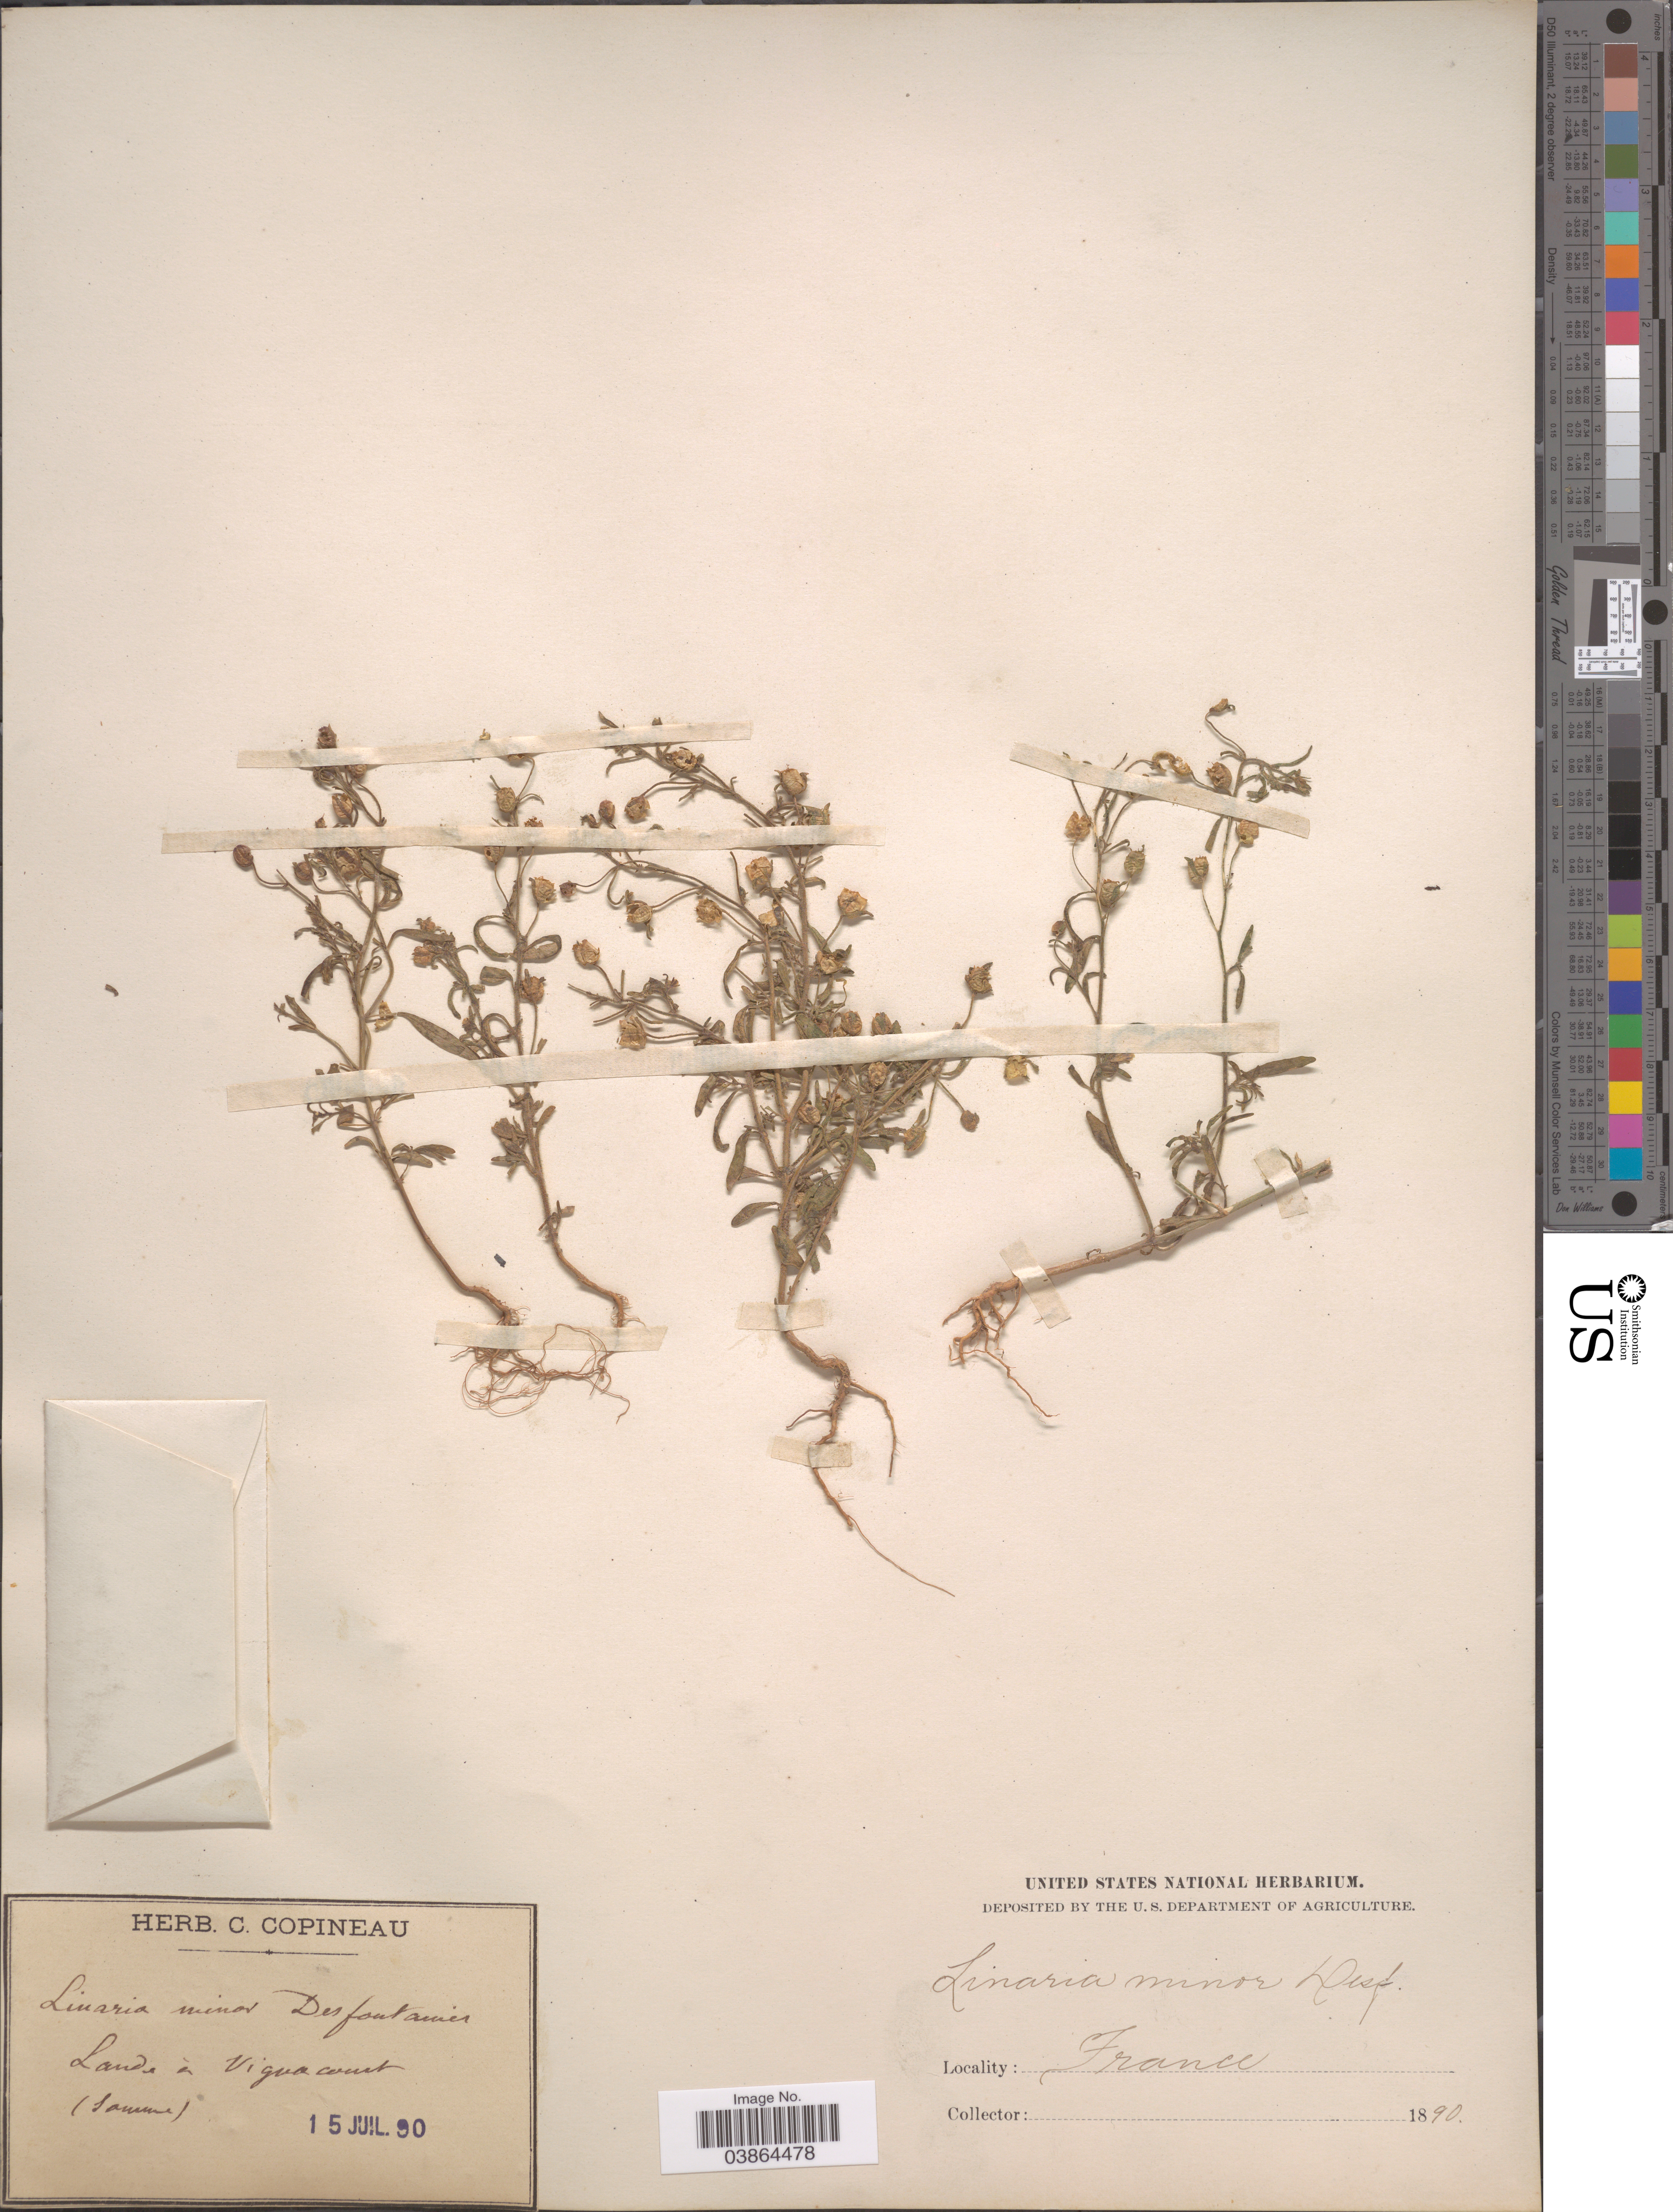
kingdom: Plantae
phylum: Tracheophyta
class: Magnoliopsida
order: Lamiales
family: Plantaginaceae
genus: Chaenorrhinum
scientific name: Chaenorrhinum minor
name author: (L.) Lange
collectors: ex herb. C. Copineau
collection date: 1890-07-15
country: France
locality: Lande à Vignacourt. (Somme).